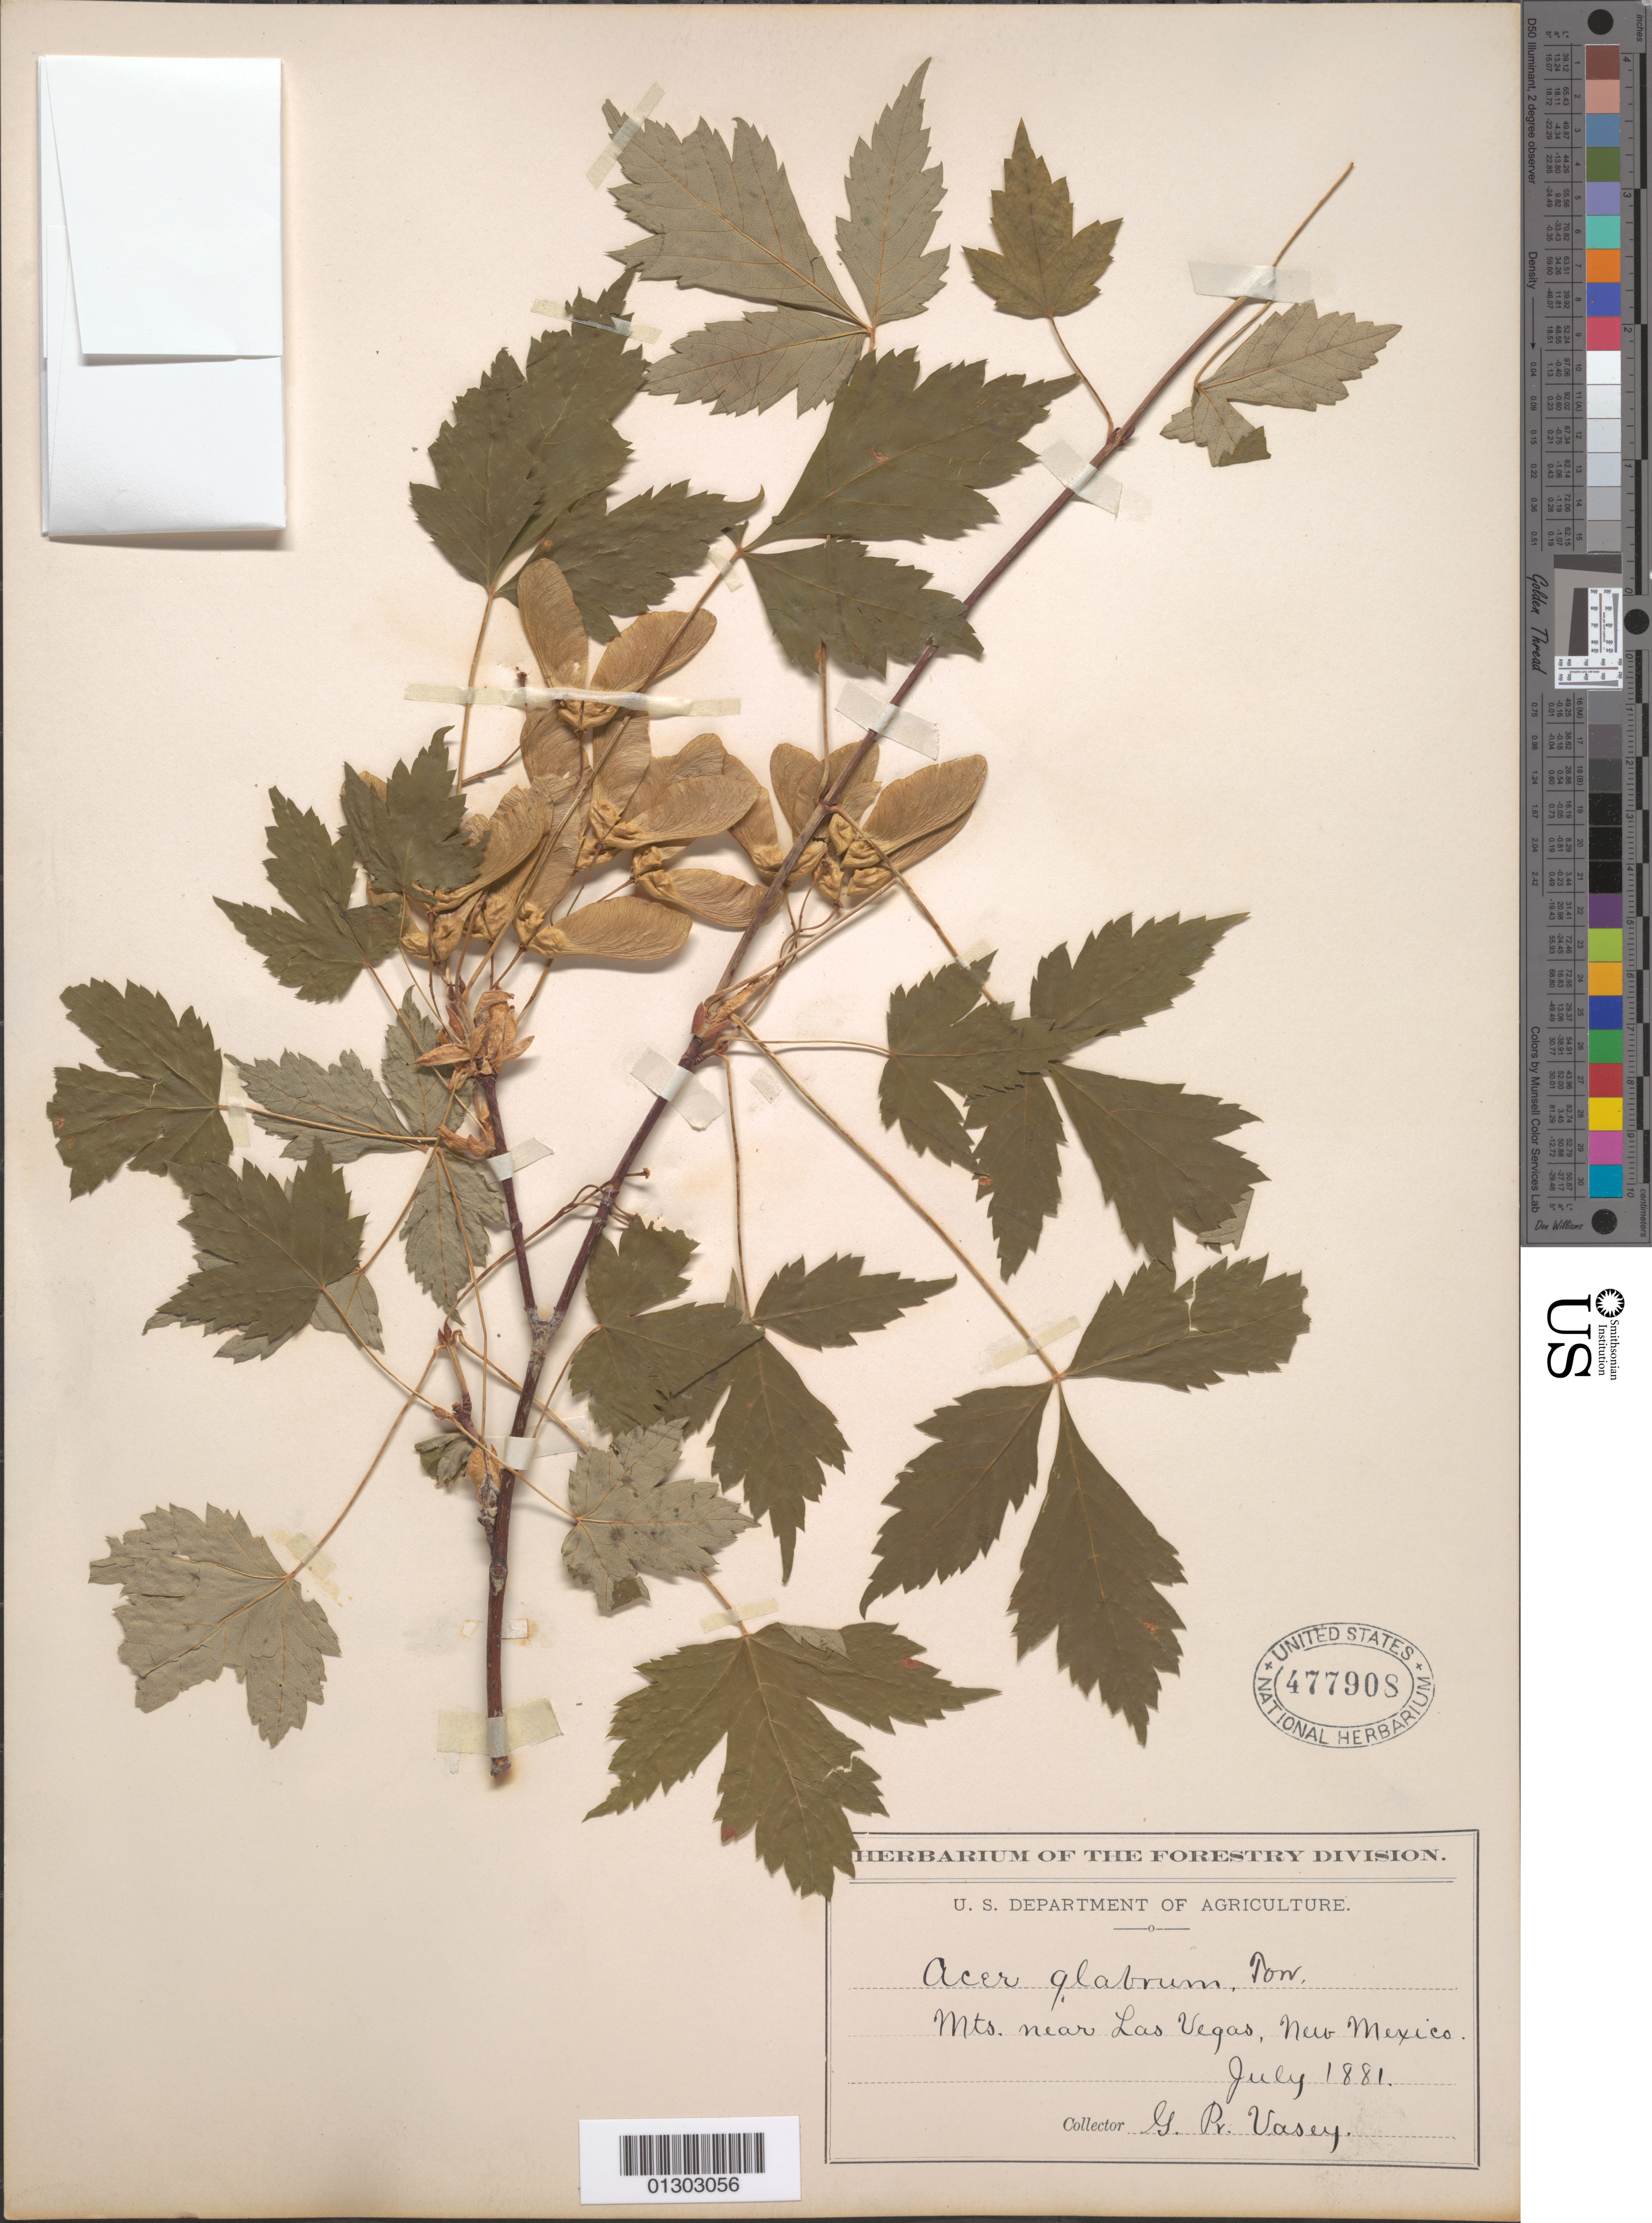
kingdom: Plantae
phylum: Tracheophyta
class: Magnoliopsida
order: Sapindales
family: Sapindaceae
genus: Acer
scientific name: Acer glabrum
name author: Torr.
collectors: G. R. Vasey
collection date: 1881-07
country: United States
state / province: New Mexico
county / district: San Miguel County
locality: Las Vegas. Mts. near Las Vegas.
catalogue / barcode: US 477908